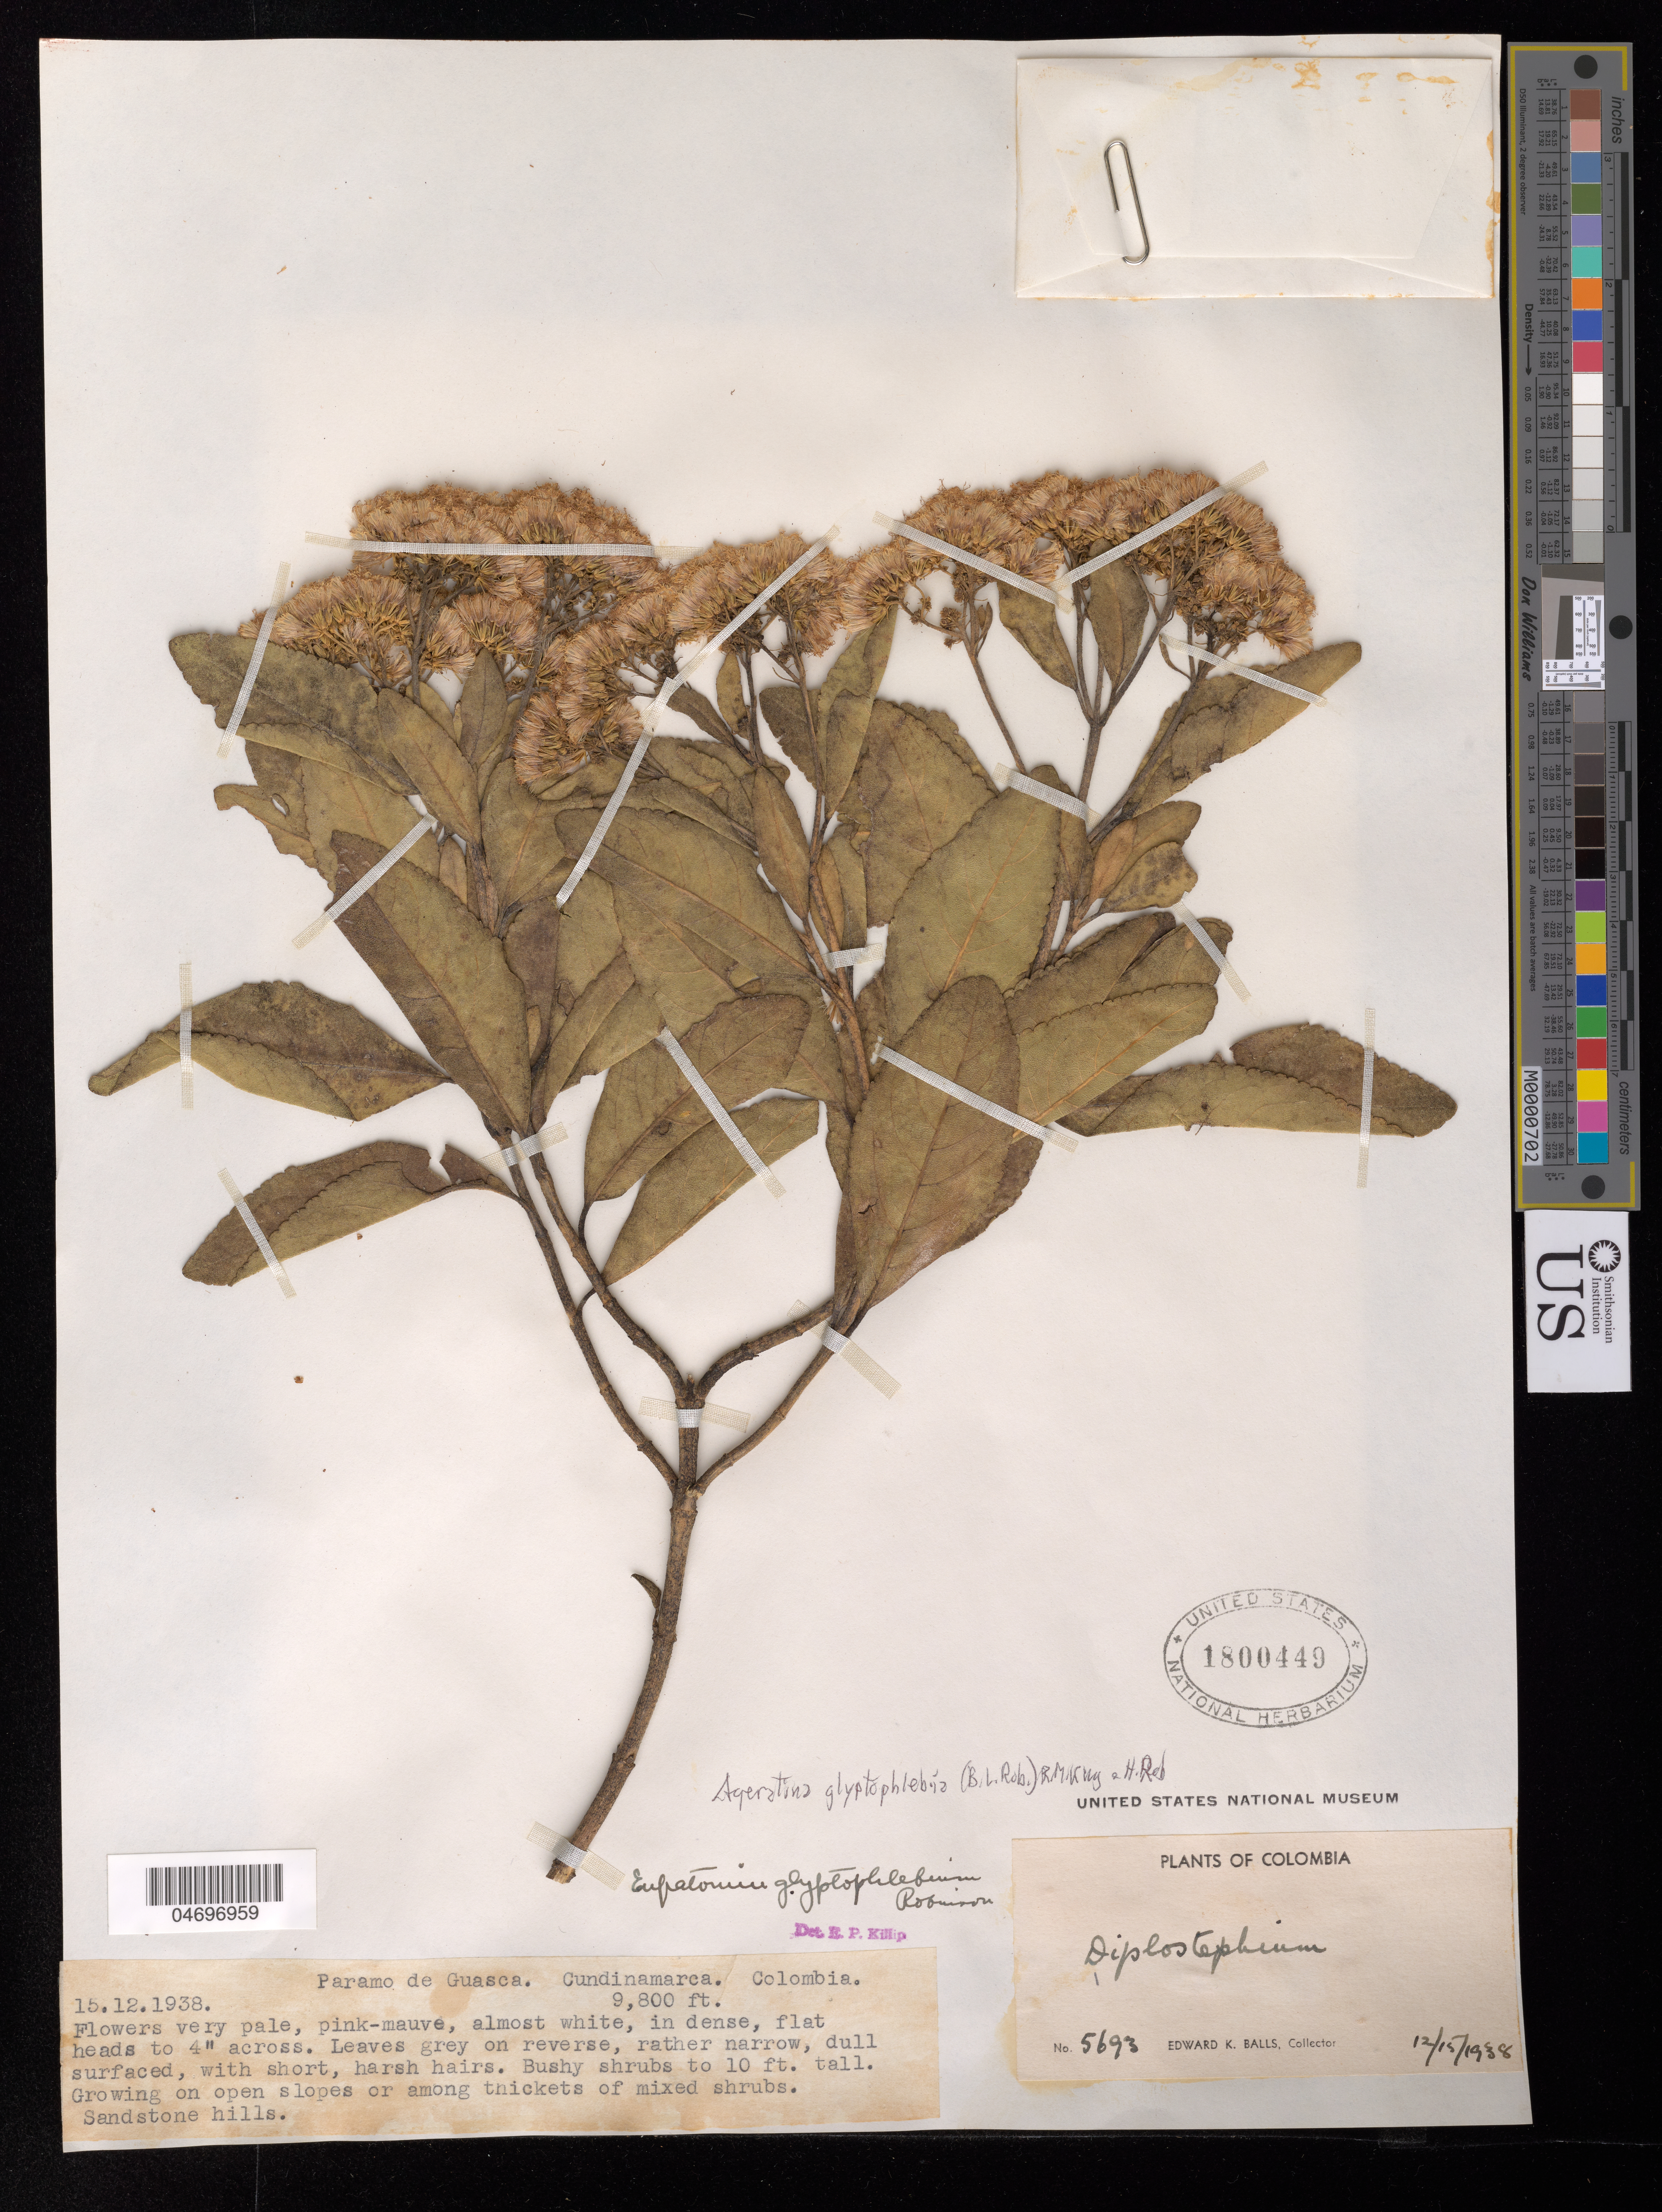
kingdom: Plantae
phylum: Tracheophyta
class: Magnoliopsida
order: Asterales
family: Asteraceae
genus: Ageratina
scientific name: Ageratina glyptophlebia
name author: (B.L. Rob.) R.M. King & H. Rob.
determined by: Robinson, Harold E., (US)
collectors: E. K. Balls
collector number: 5693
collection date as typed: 15 Dec 1938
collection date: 1938-12-15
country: Colombia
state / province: Cundinamarca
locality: Paramo de Guasca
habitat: Growing on open slopes or amoung thickets of mixed shrubs. Sandstone hills.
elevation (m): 2989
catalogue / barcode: US 1800449